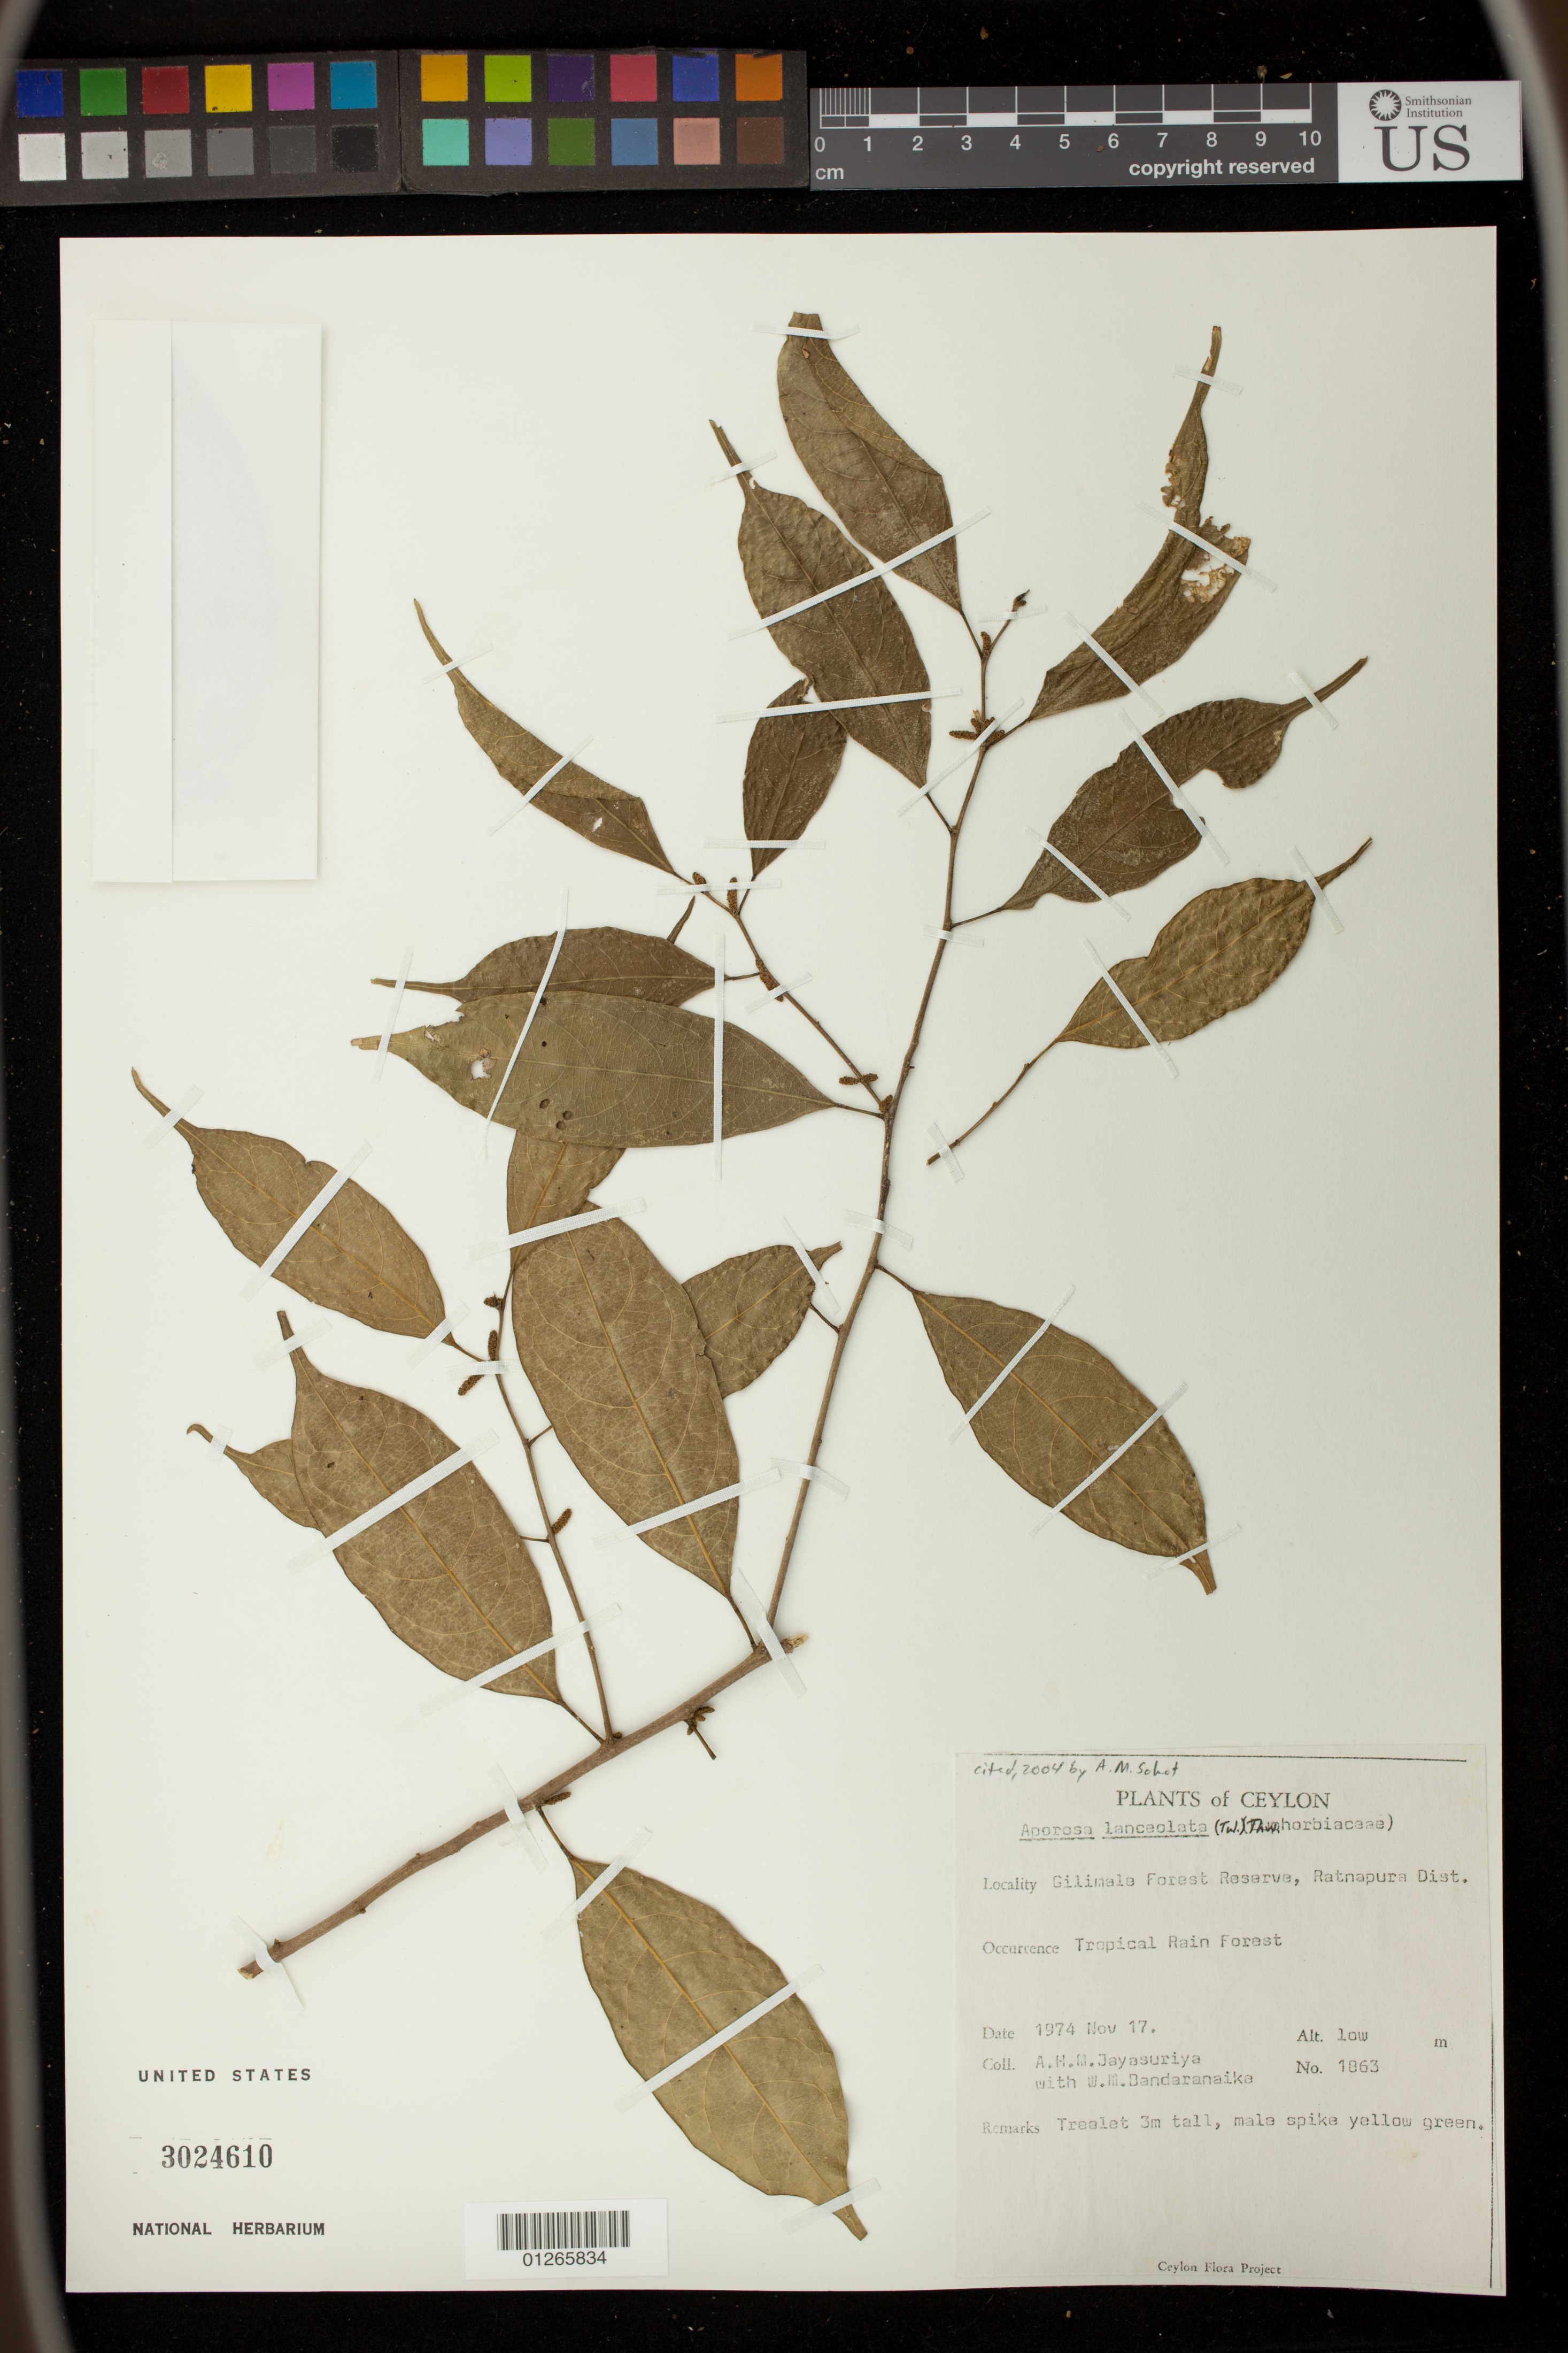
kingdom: Plantae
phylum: Tracheophyta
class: Magnoliopsida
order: Malpighiales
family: Phyllanthaceae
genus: Aporosa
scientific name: Aporosa lanceolata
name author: Müll. Arg.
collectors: A. Jayasuriya & W. Bandaranaike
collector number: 1863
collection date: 1974-11-17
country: Sri Lanka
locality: Gilimale Forest Reserve, Ratnapura Dist.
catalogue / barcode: US 3024610